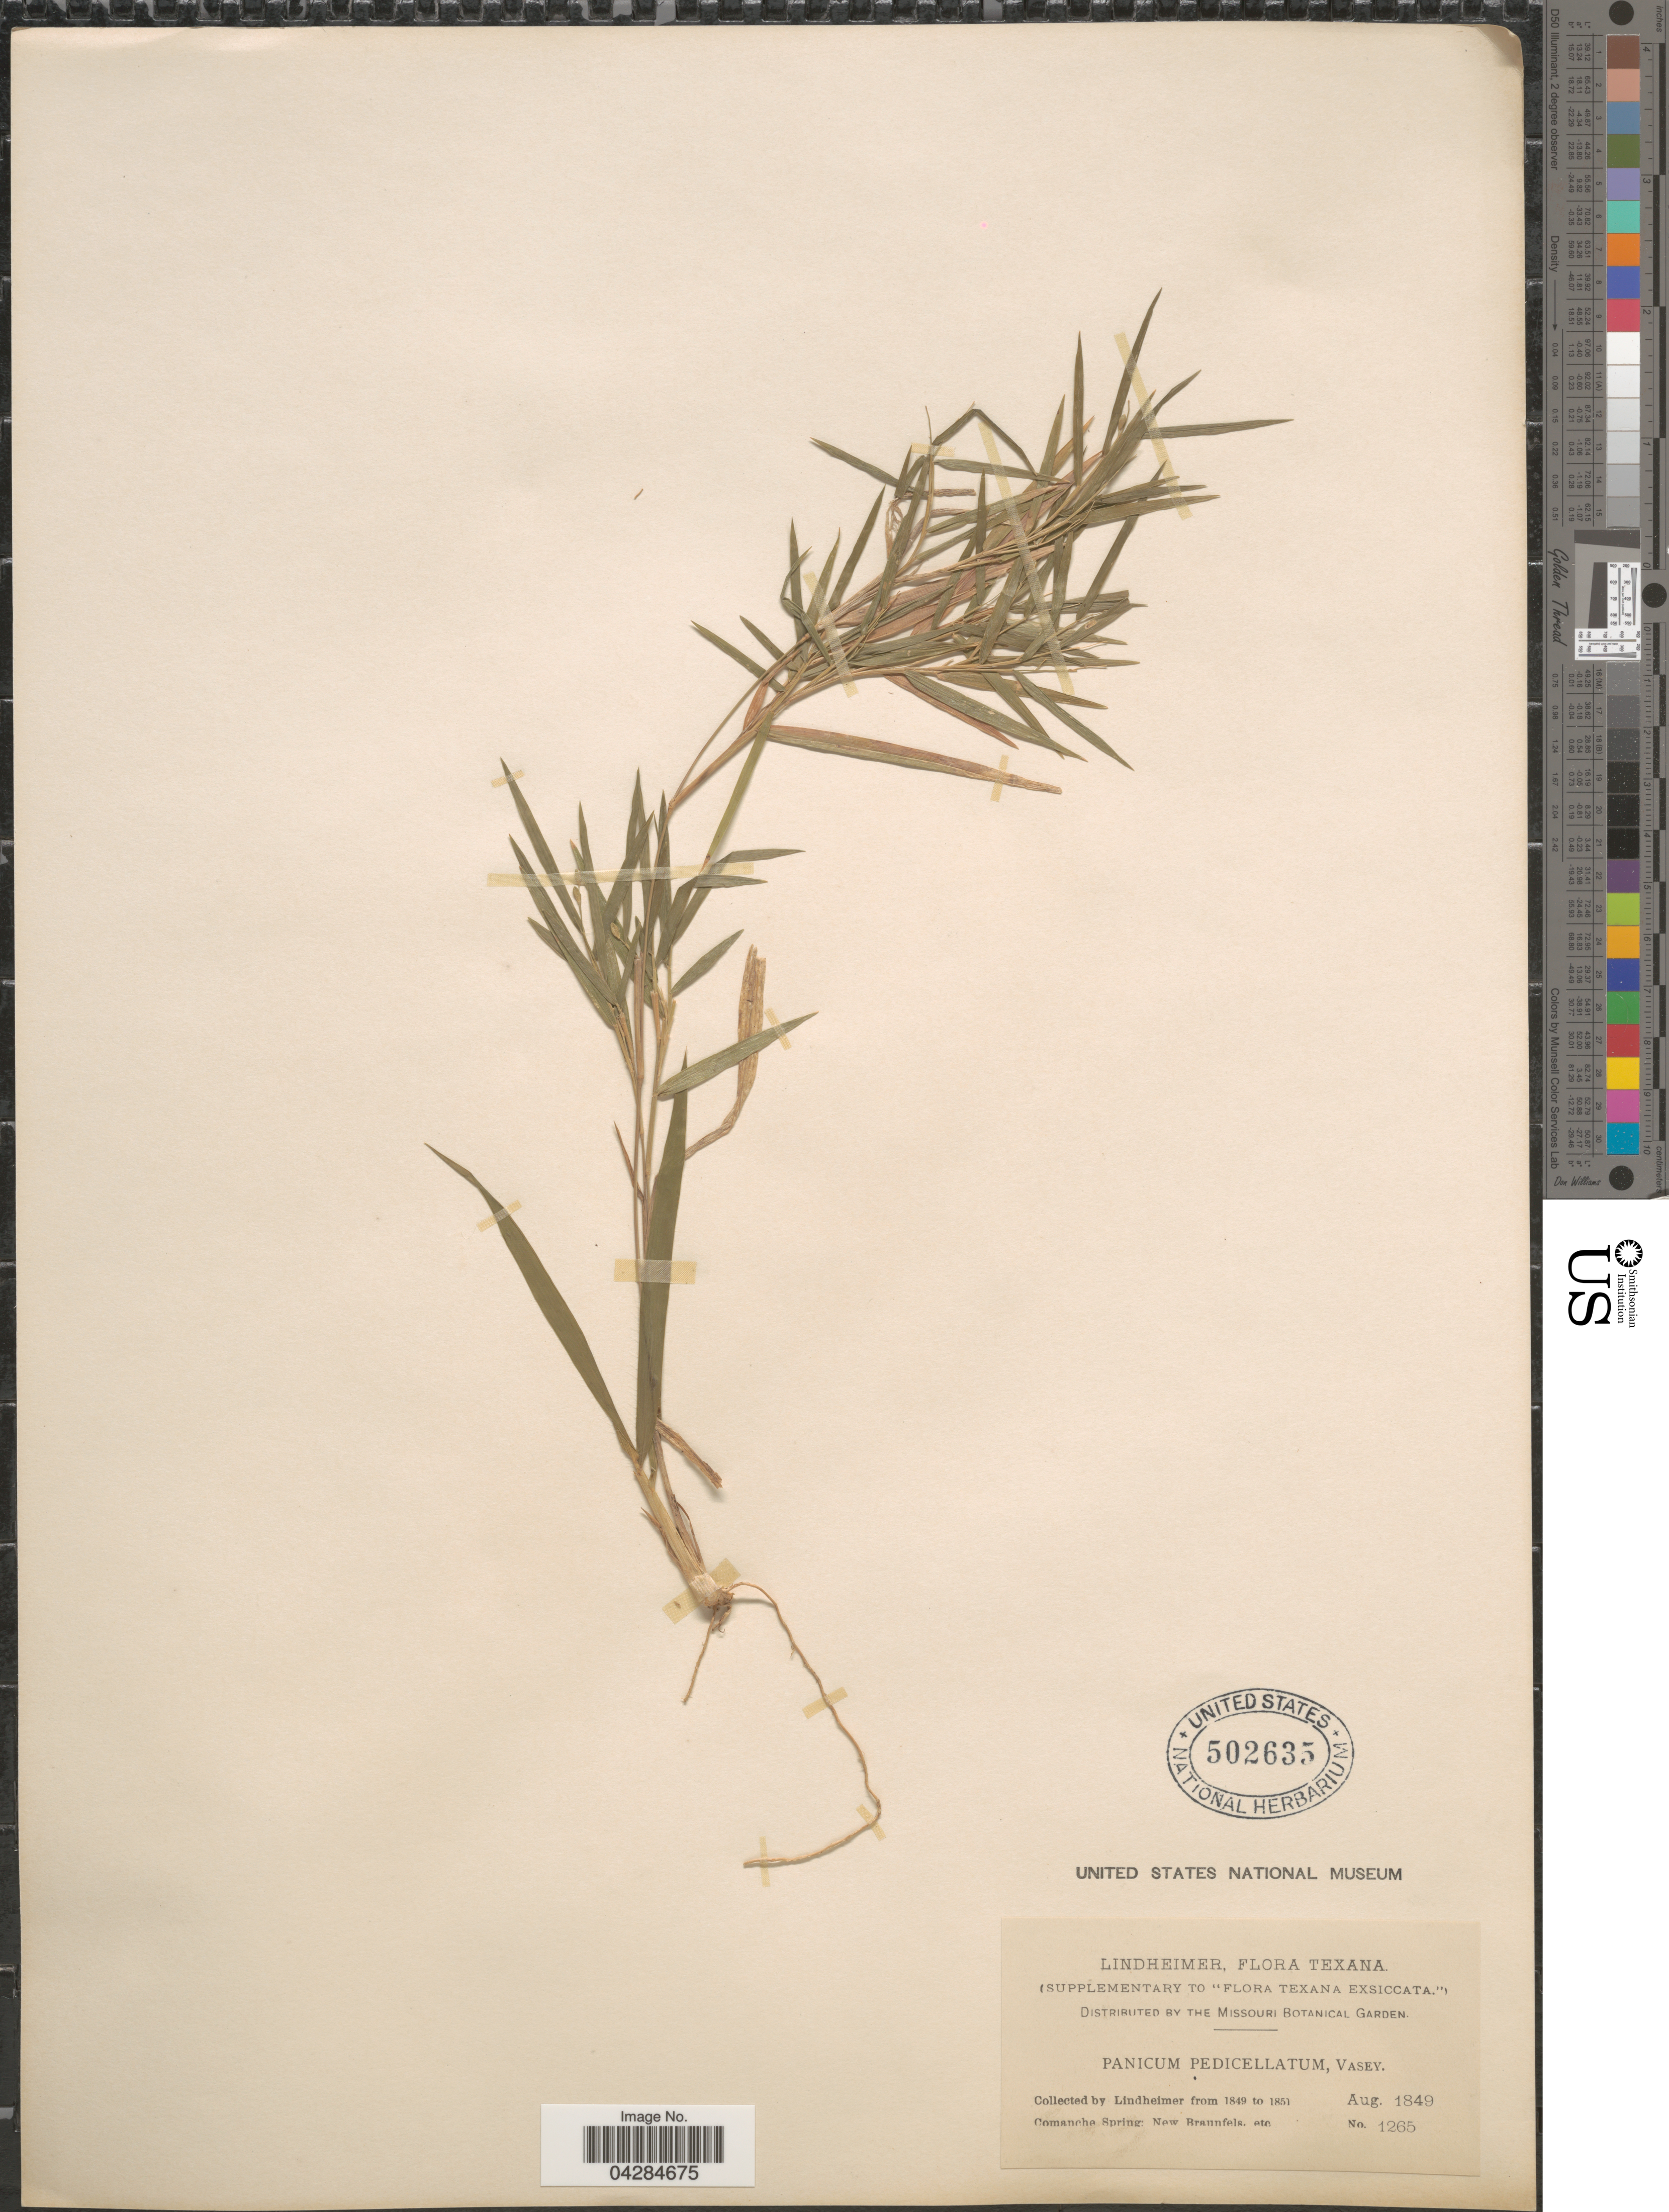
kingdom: Plantae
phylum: Tracheophyta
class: Liliopsida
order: Poales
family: Poaceae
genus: Dichanthelium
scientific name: Dichanthelium pedicellatum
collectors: -. Lindheimer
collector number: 1265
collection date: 1849-08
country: United States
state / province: Texas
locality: Comanche Spring: New Braunfels, etc.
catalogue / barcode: US 502635